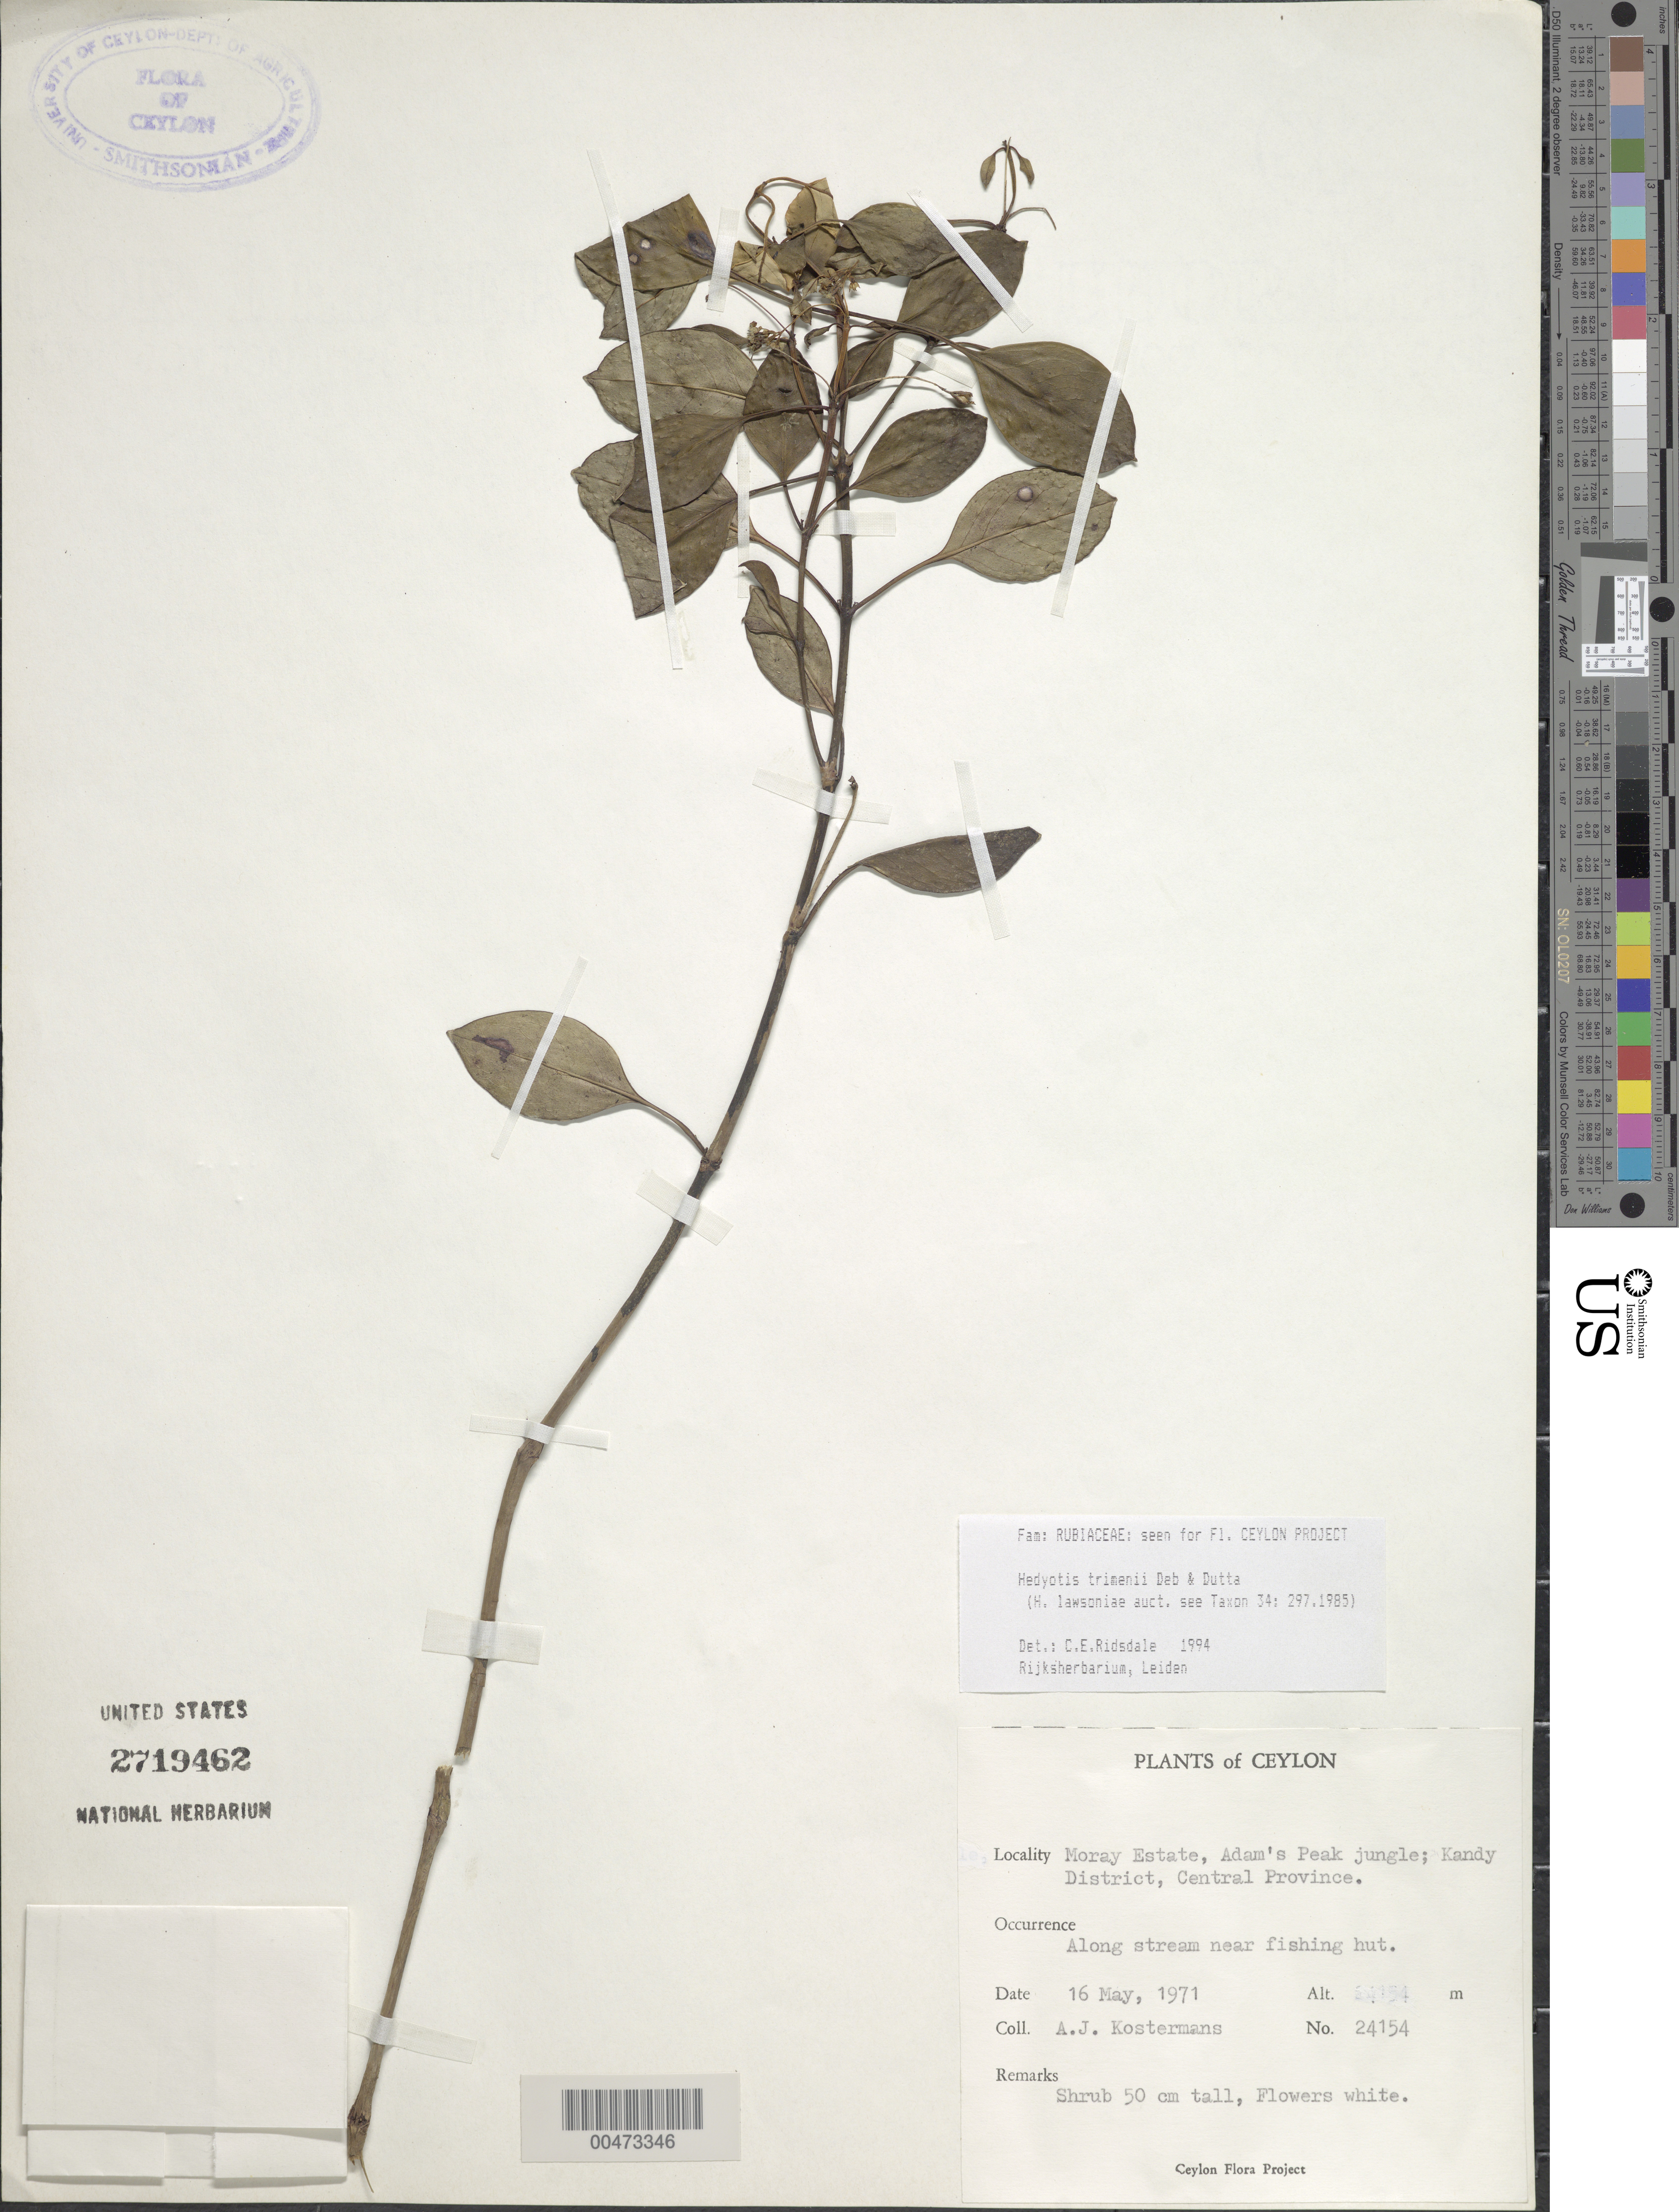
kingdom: Plantae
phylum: Tracheophyta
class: Magnoliopsida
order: Gentianales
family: Rubiaceae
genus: Hedyotis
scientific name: Hedyotis trimenii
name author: Deb & R. Dutta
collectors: A. J. G. Kostermans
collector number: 24154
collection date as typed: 16 May 1971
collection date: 1971-05-16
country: Sri Lanka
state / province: Central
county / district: Kandy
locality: Moray Estate, Adam's Peak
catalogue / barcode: US 2719462